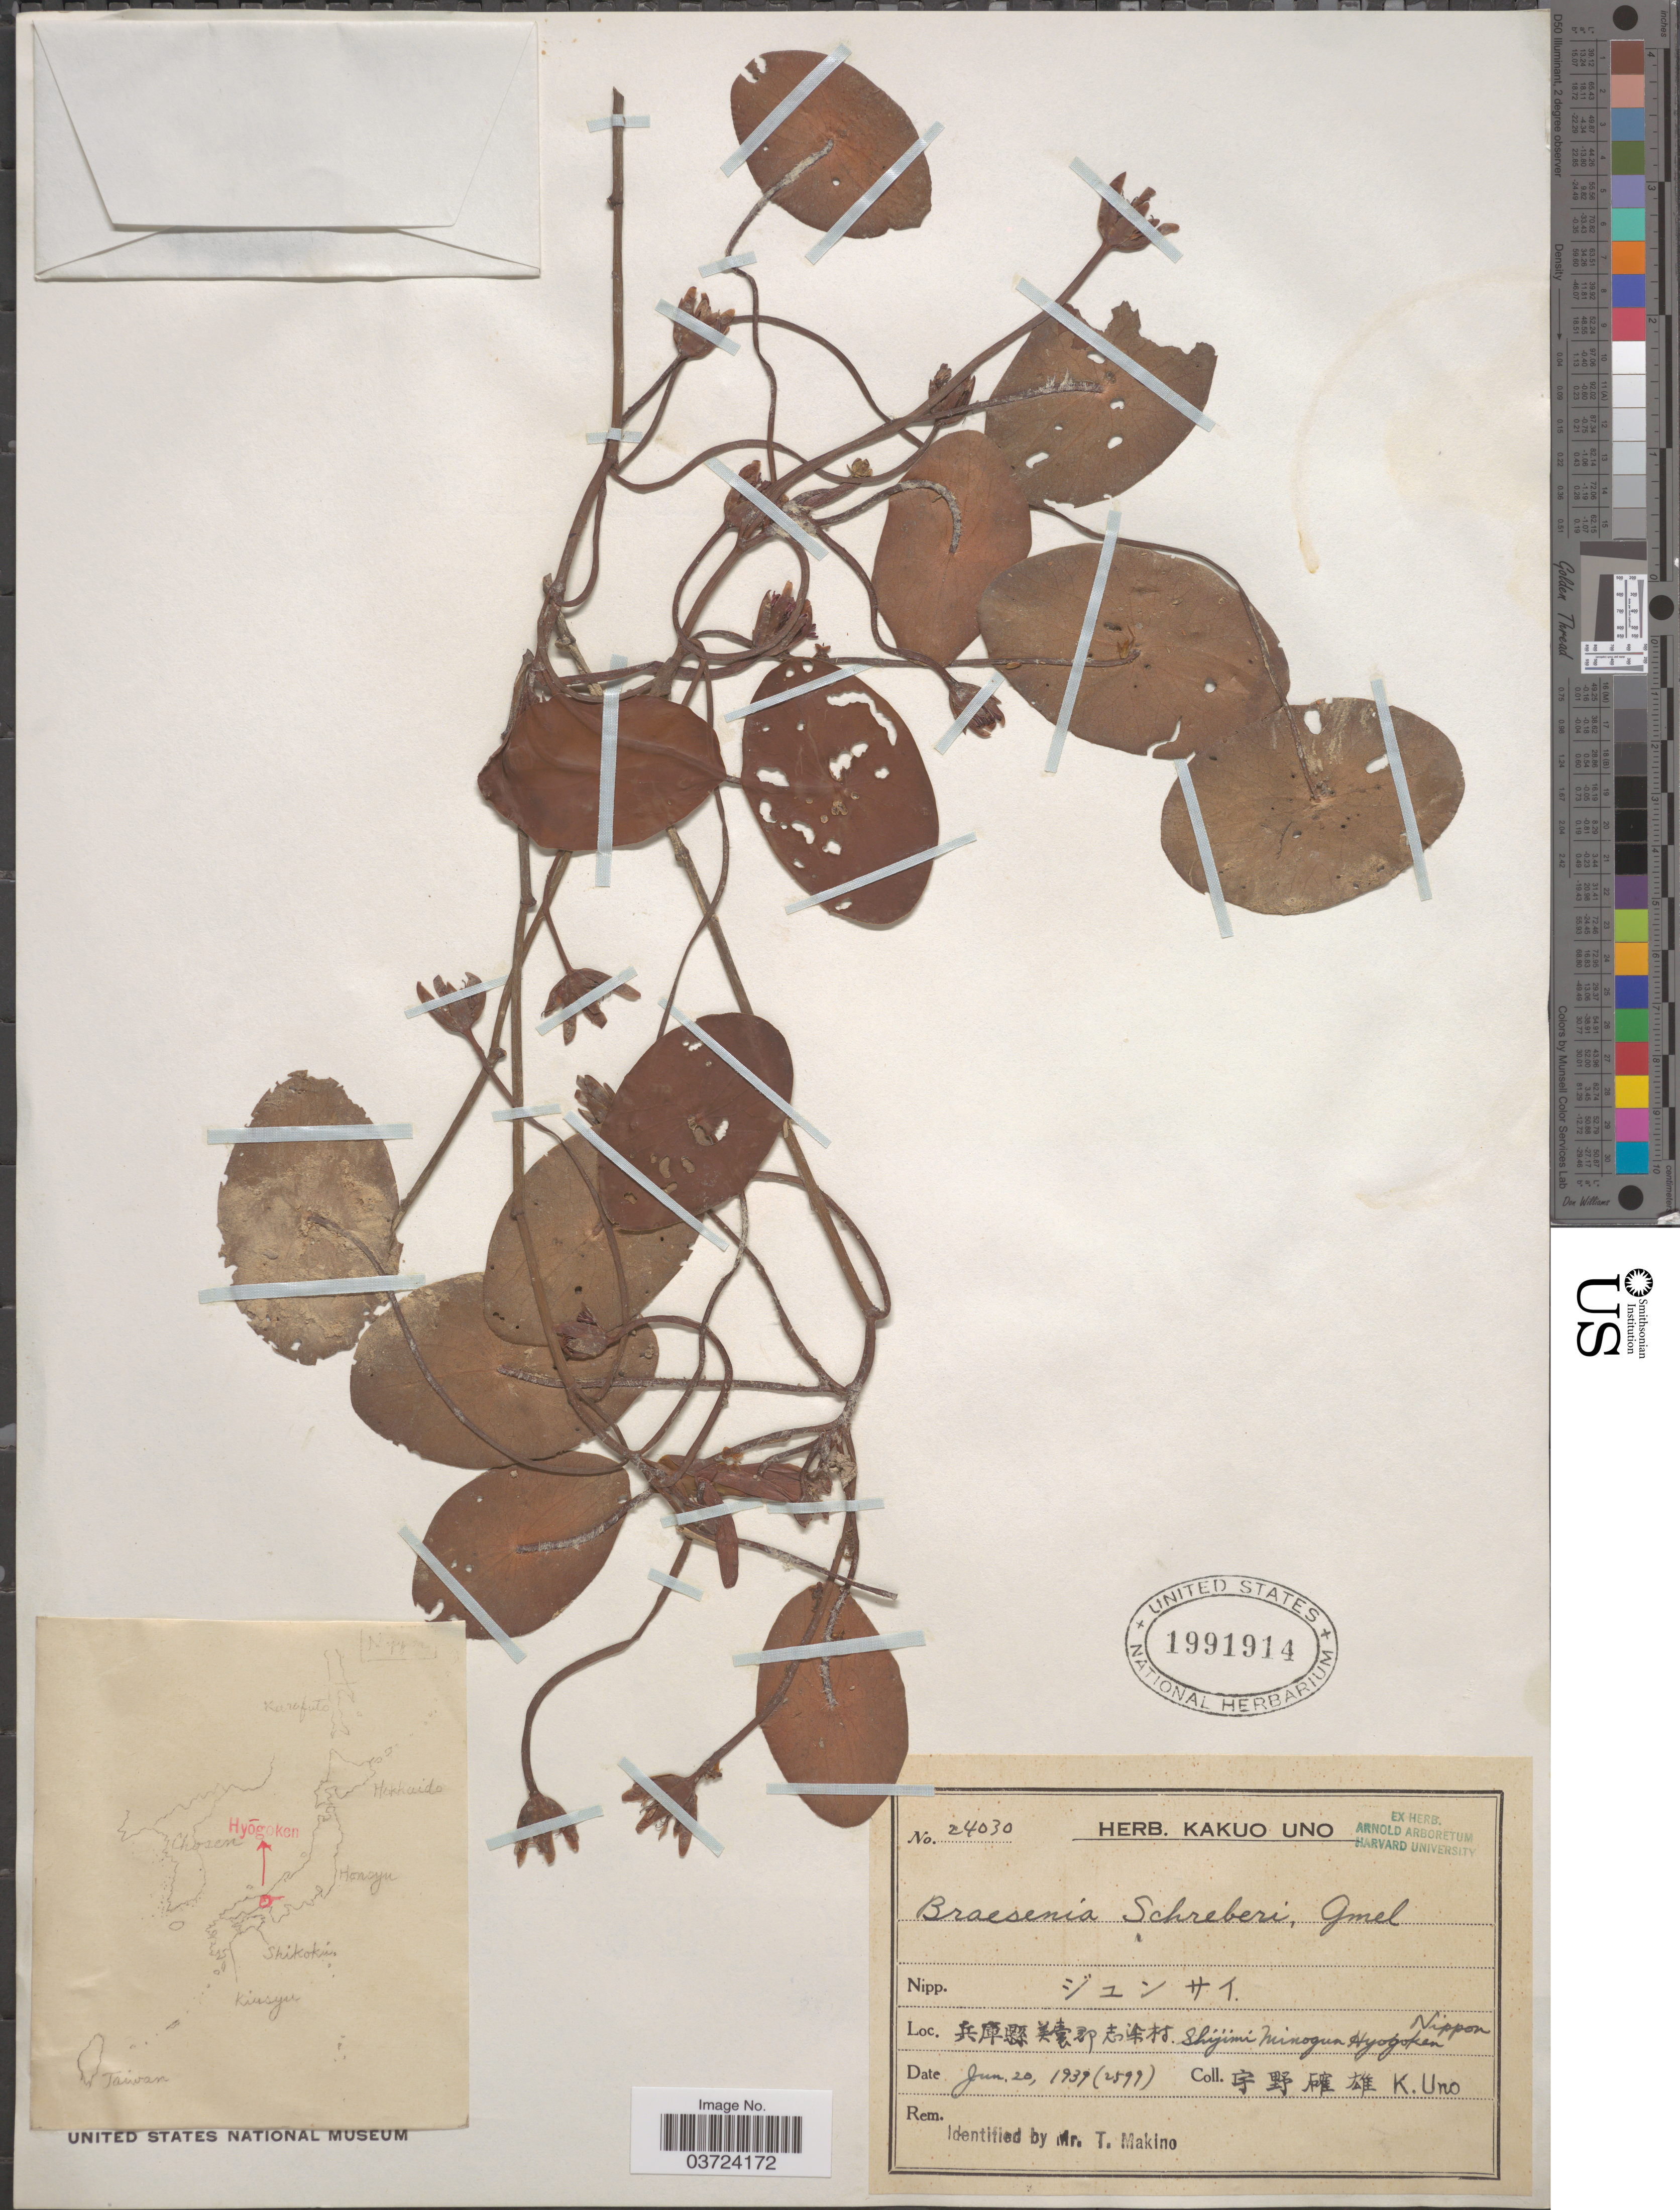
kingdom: Plantae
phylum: Tracheophyta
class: Magnoliopsida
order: Nymphaeales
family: Cabombaceae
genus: Brasenia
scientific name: Brasenia schreberi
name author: J.F. Gmel.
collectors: K. Uno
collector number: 24030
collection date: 1939-06-20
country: Japan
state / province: Hyogo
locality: X. Shijimi Minogun Hyogoken Nippon.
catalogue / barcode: US 1991914